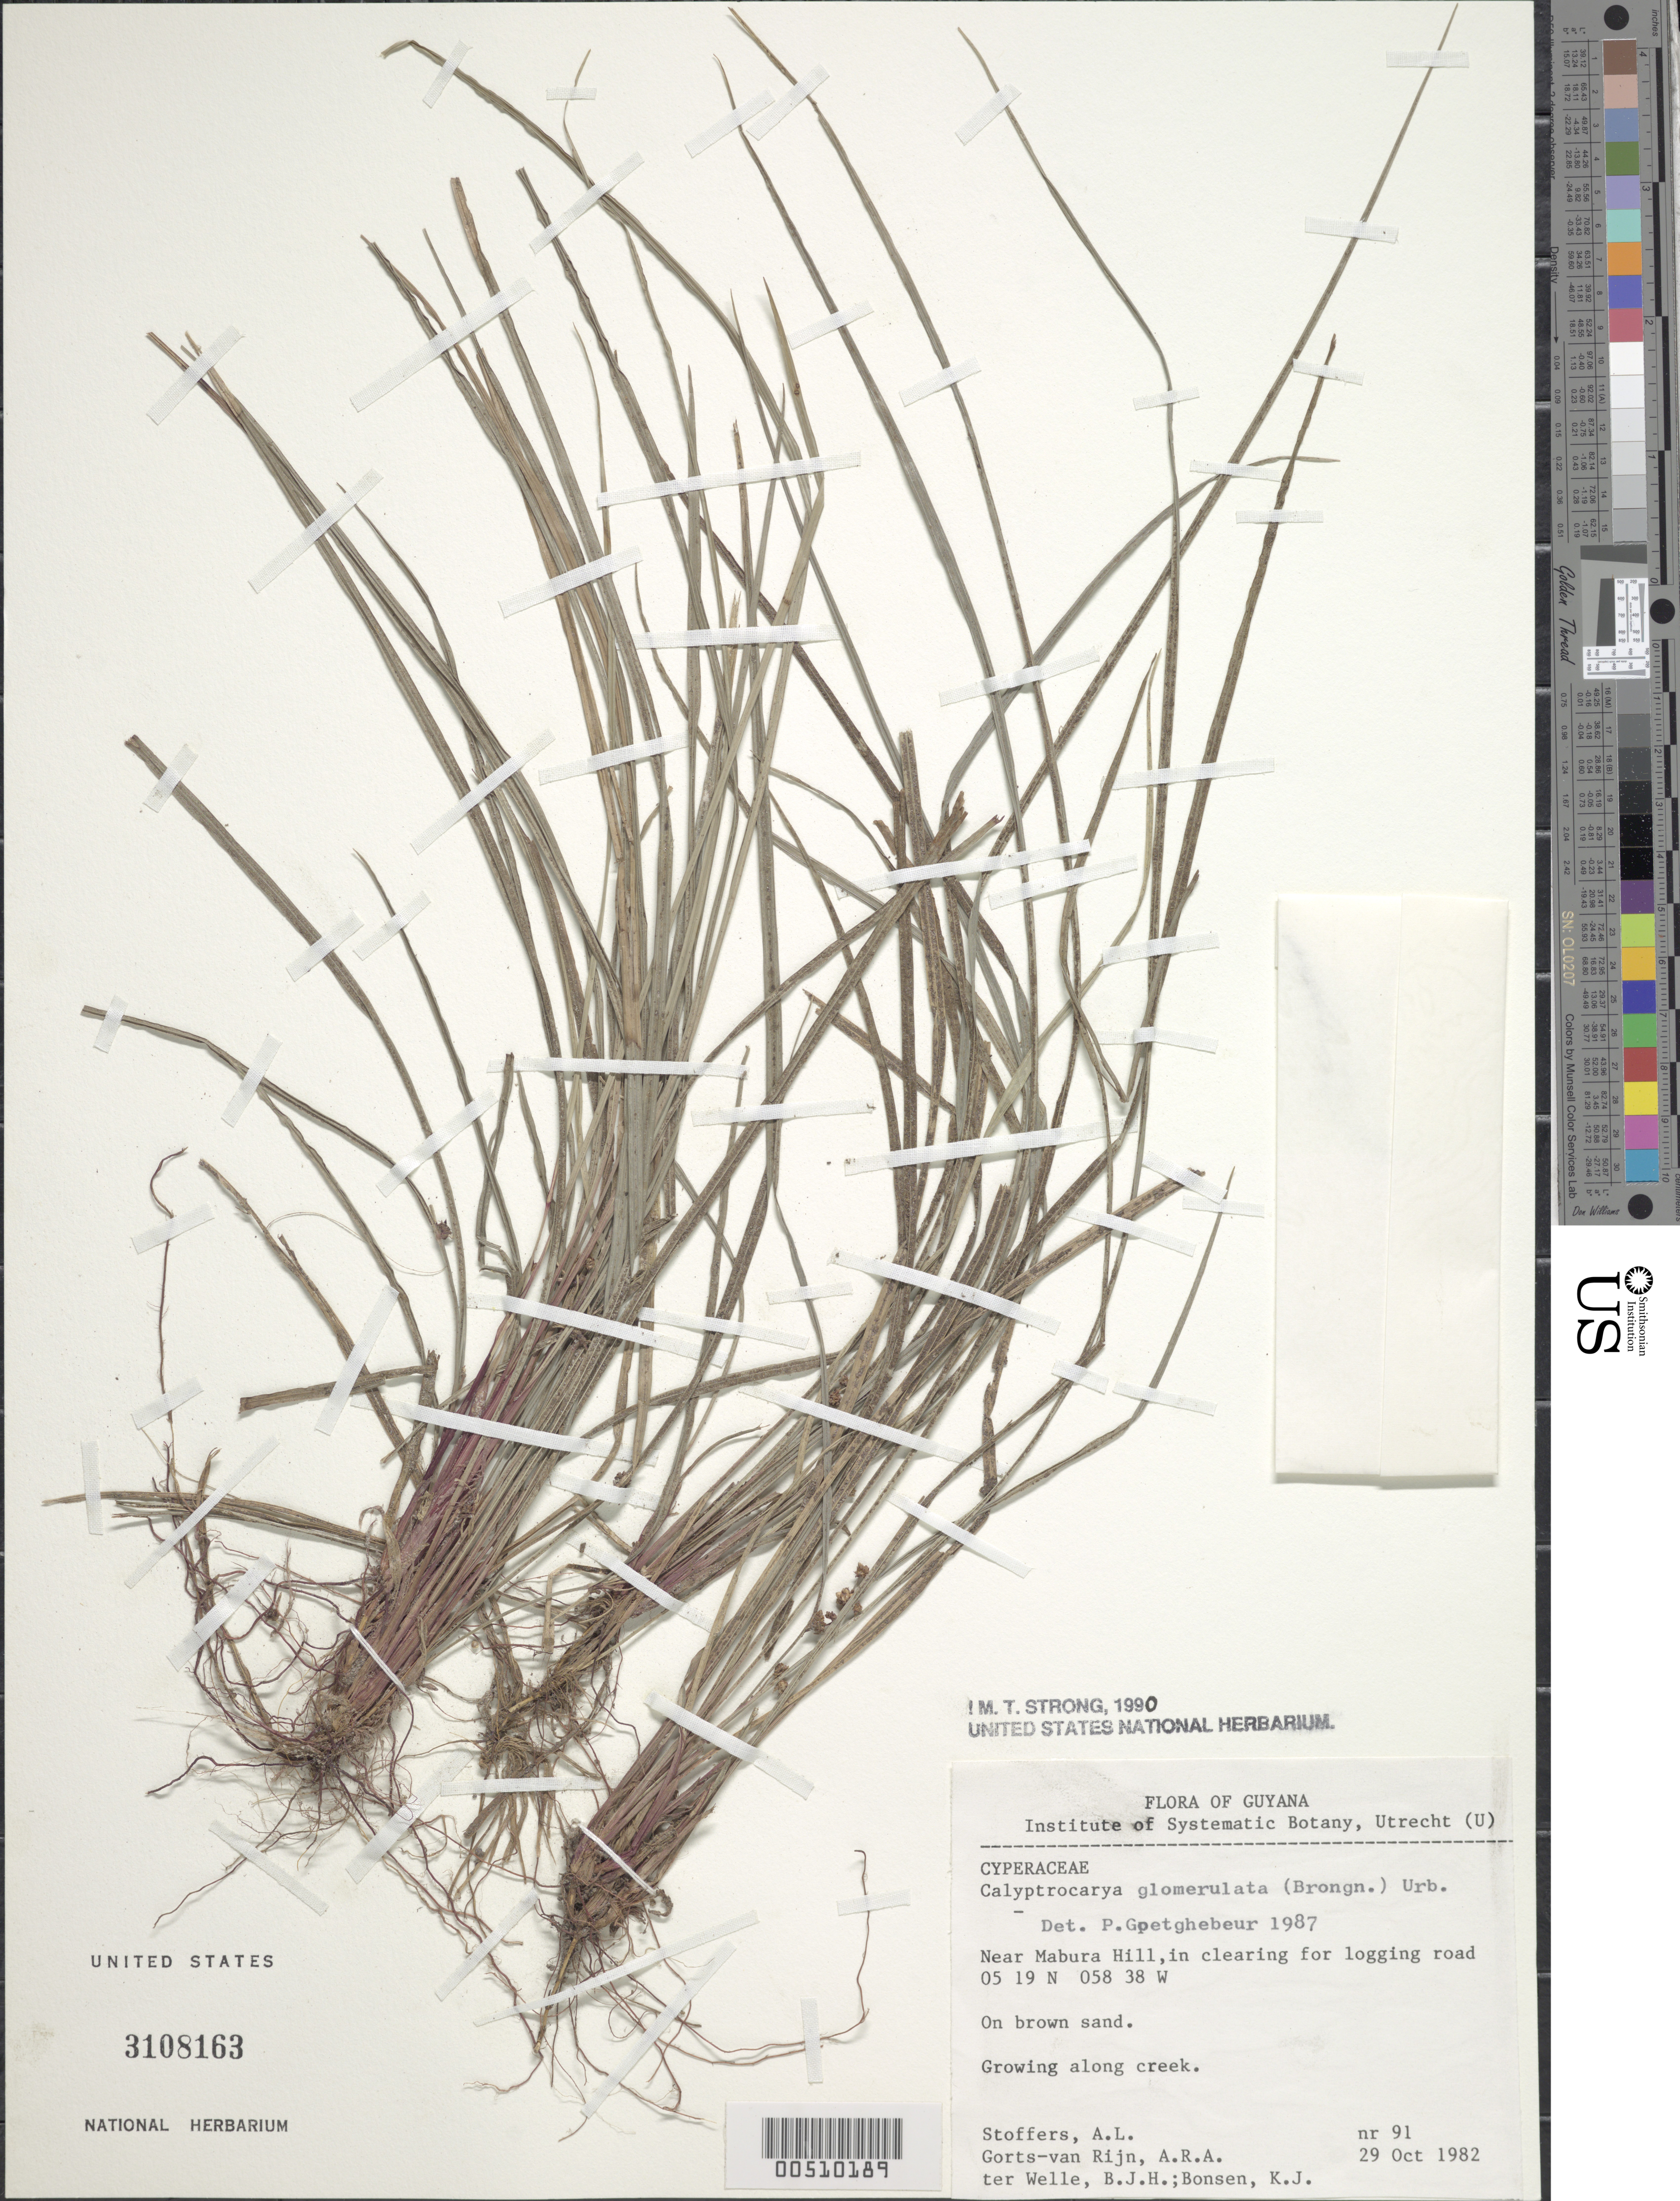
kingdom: Plantae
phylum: Tracheophyta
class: Liliopsida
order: Poales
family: Cyperaceae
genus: Calyptrocarya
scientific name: Calyptrocarya glomerulata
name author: (Brongn.) Urb.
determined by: Goetghebeur, P.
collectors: A. Stoffers, A. .R. A. Görts-van Rijn & G. ter Welle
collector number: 91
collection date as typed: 29 Oct 1982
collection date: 1982-10-29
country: Guyana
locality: Near Mabura Hill, in clearing for logging road.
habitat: Growing along creek on brown sand.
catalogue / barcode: US 3108163